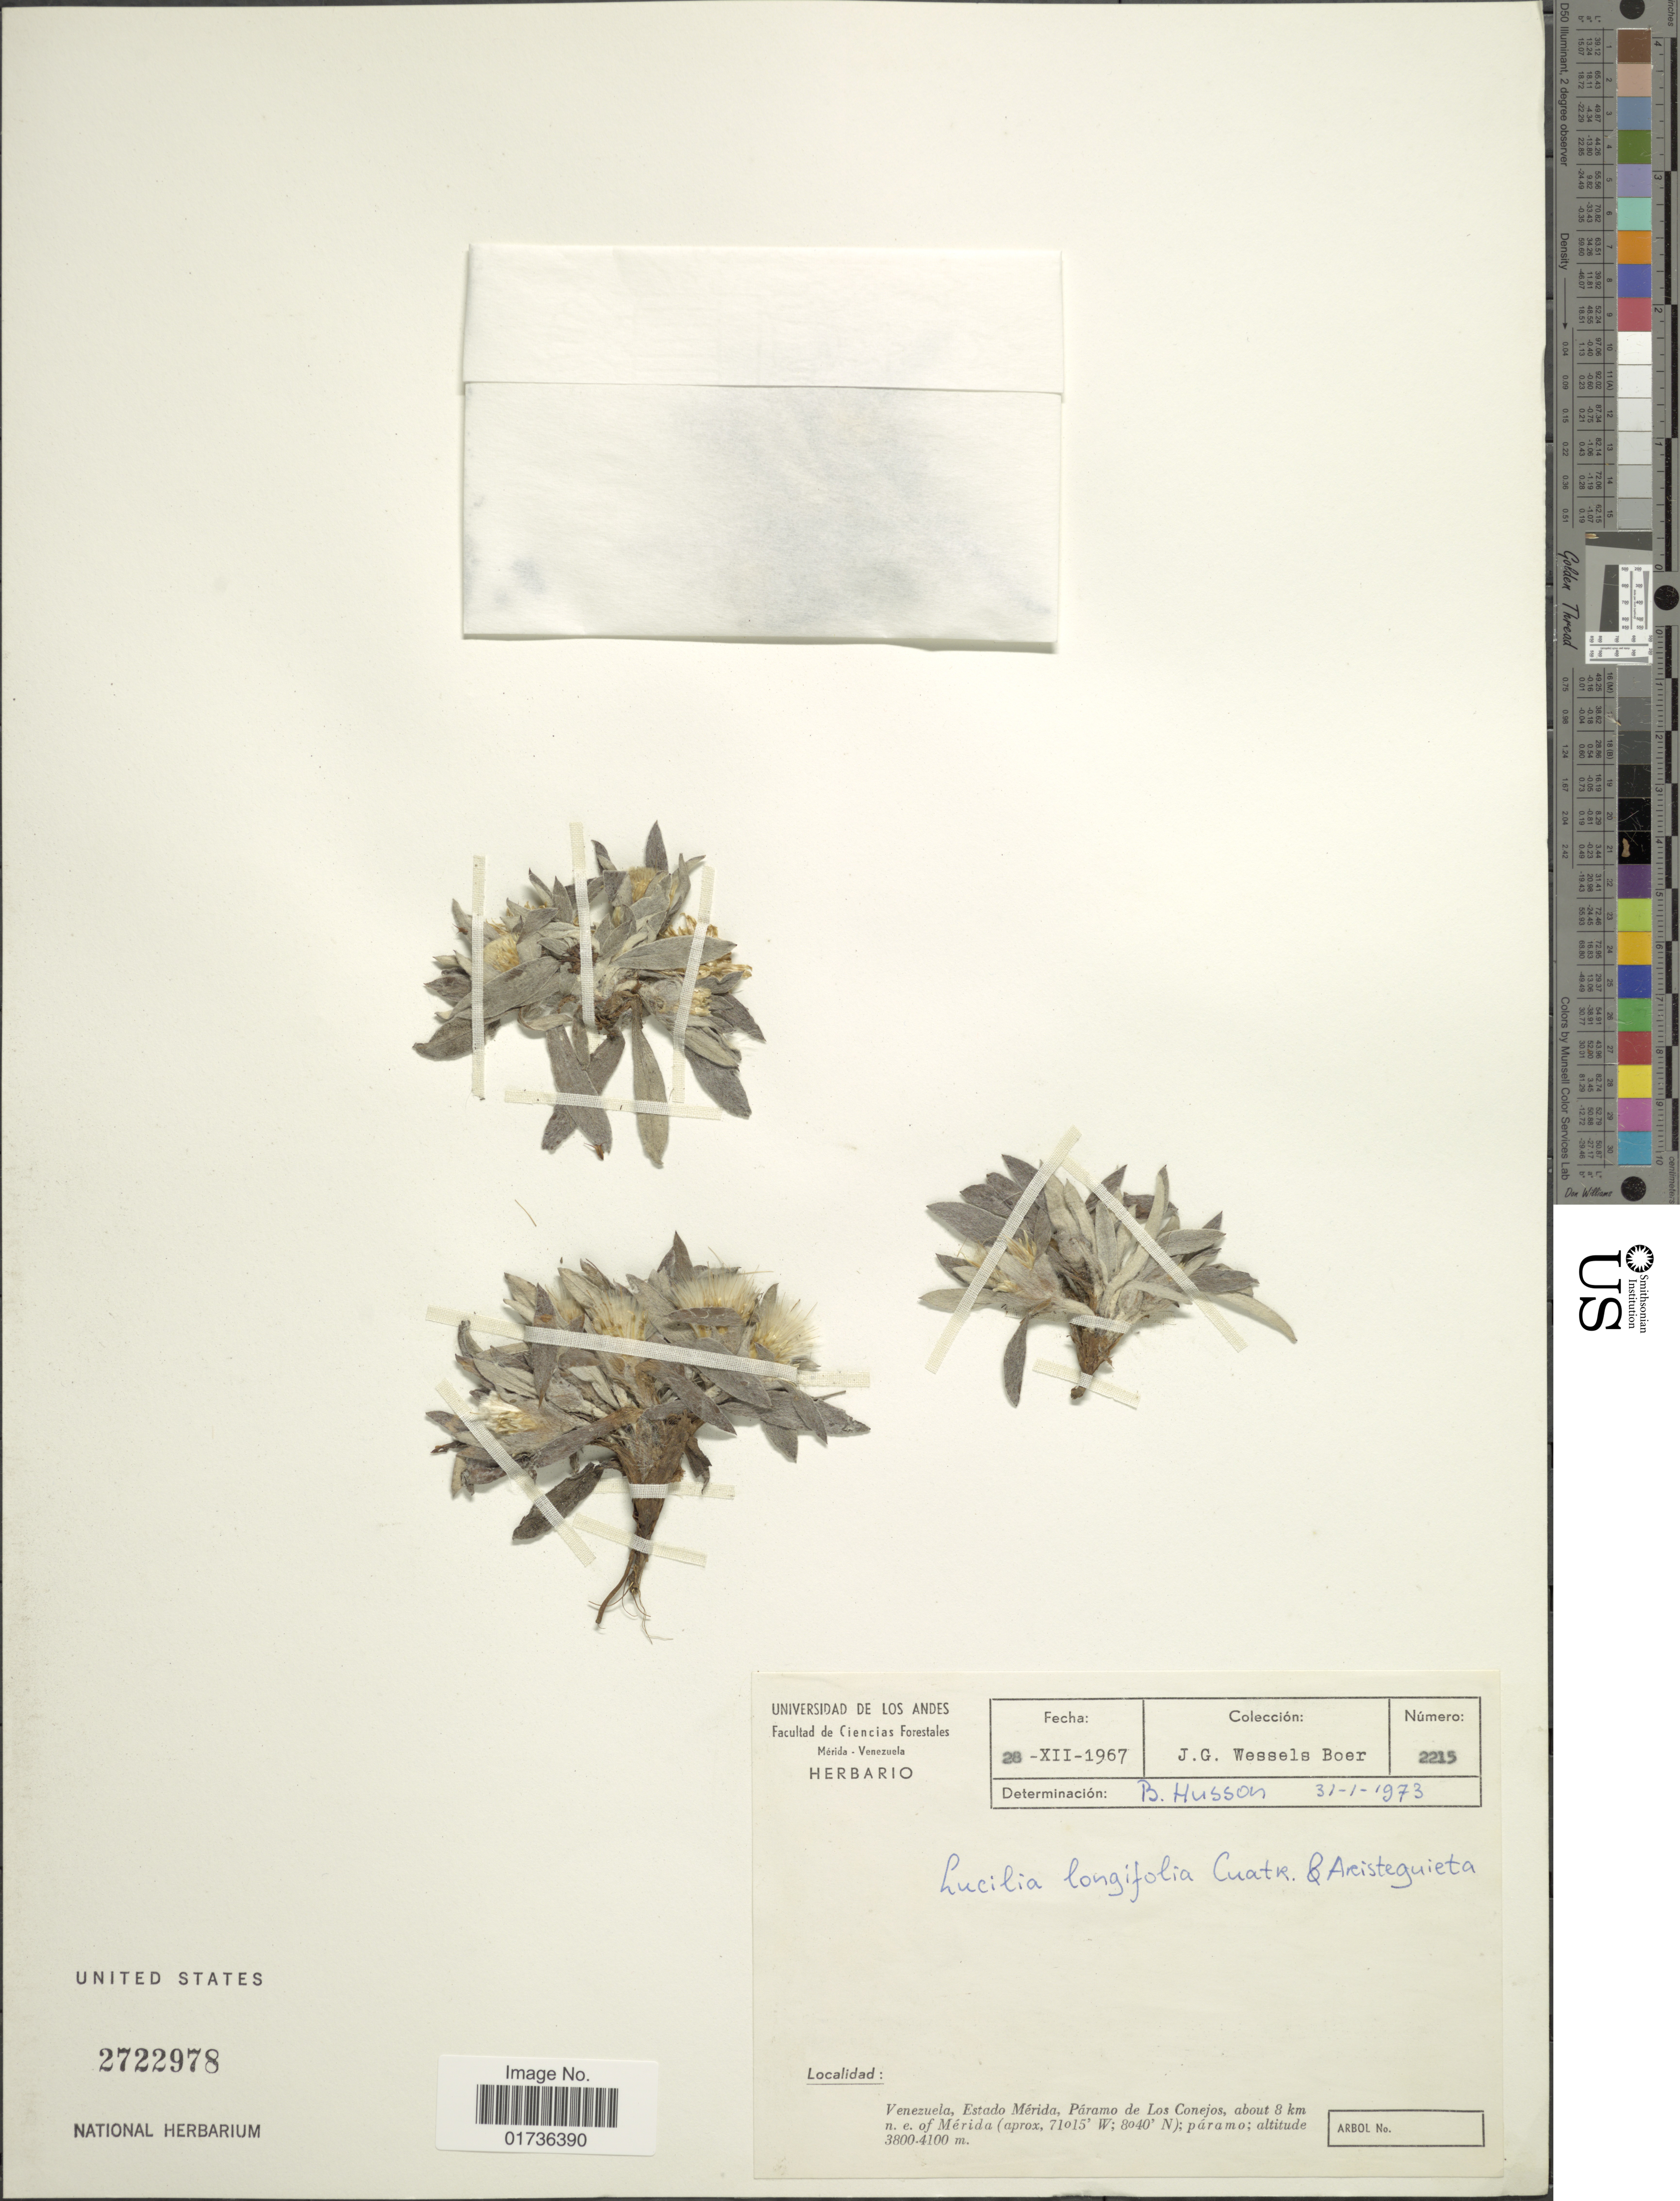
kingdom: Plantae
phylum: Tracheophyta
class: Magnoliopsida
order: Asterales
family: Asteraceae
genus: Belloa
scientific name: Belloa longifolia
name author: (Cuatrec. & Aristeg.) Sagást. & M.O. Dillon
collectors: J. G. Wessels Boer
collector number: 2215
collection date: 1967-12-28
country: Venezuela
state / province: Mérida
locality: Páramo de Los Conejos, about 8 km n.e. of Mérida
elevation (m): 3800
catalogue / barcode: US 2722978